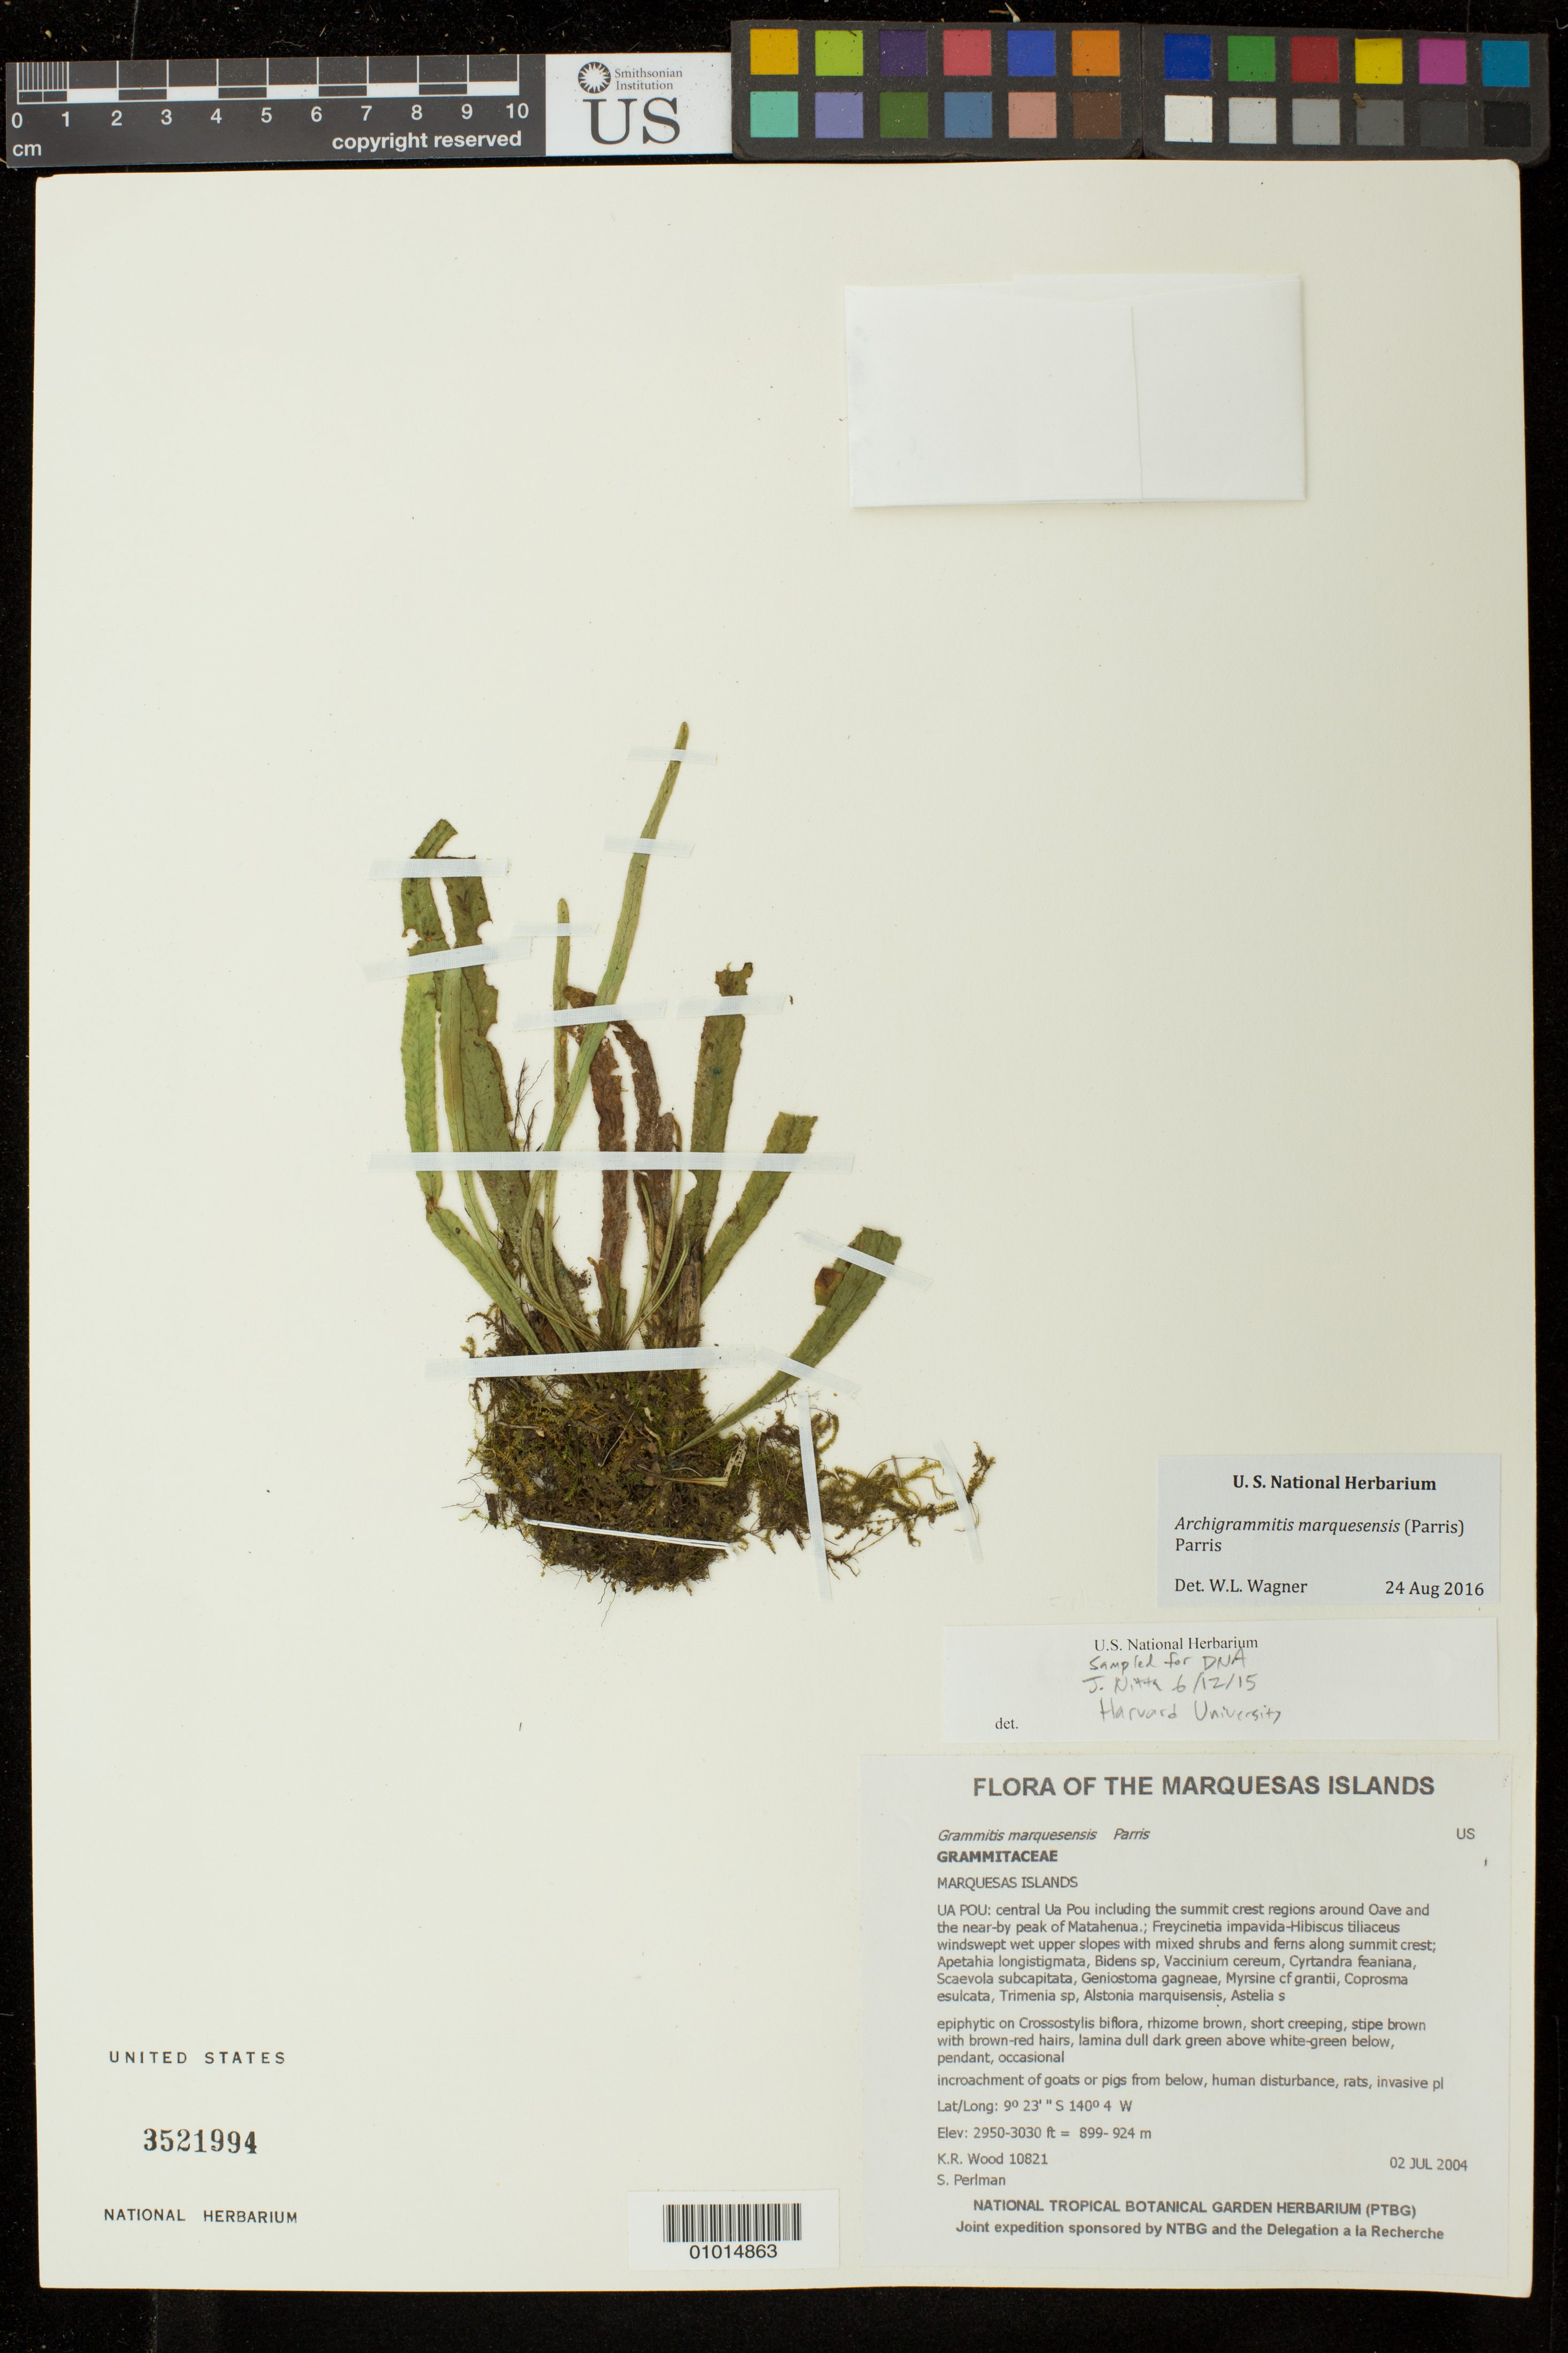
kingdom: Plantae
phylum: Tracheophyta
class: Polypodiopsida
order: Polypodiales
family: Polypodiaceae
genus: Archigrammitis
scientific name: Archigrammitis marquesensis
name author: (Parris) Parris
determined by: Lorence, David H., (PTBG), National Tropical Botanical Garden (UNITED STATES)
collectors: K. R. Wood & S. P. Perlman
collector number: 10821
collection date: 2004-07-02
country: French Polynesia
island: Ua Pou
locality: Central Ua Pou including the summit crest regions around Oave and the near-by peak of Matahenua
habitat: Freycinetia impavida - Hibiscus tiliaceus windswept wet upper slopes with mixed shrubs and ferns along summit crest; occasional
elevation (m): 899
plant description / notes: Incroachment of goats or pigs from below, human disturbance, rats, invasive plant taxa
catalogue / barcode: US 3521994